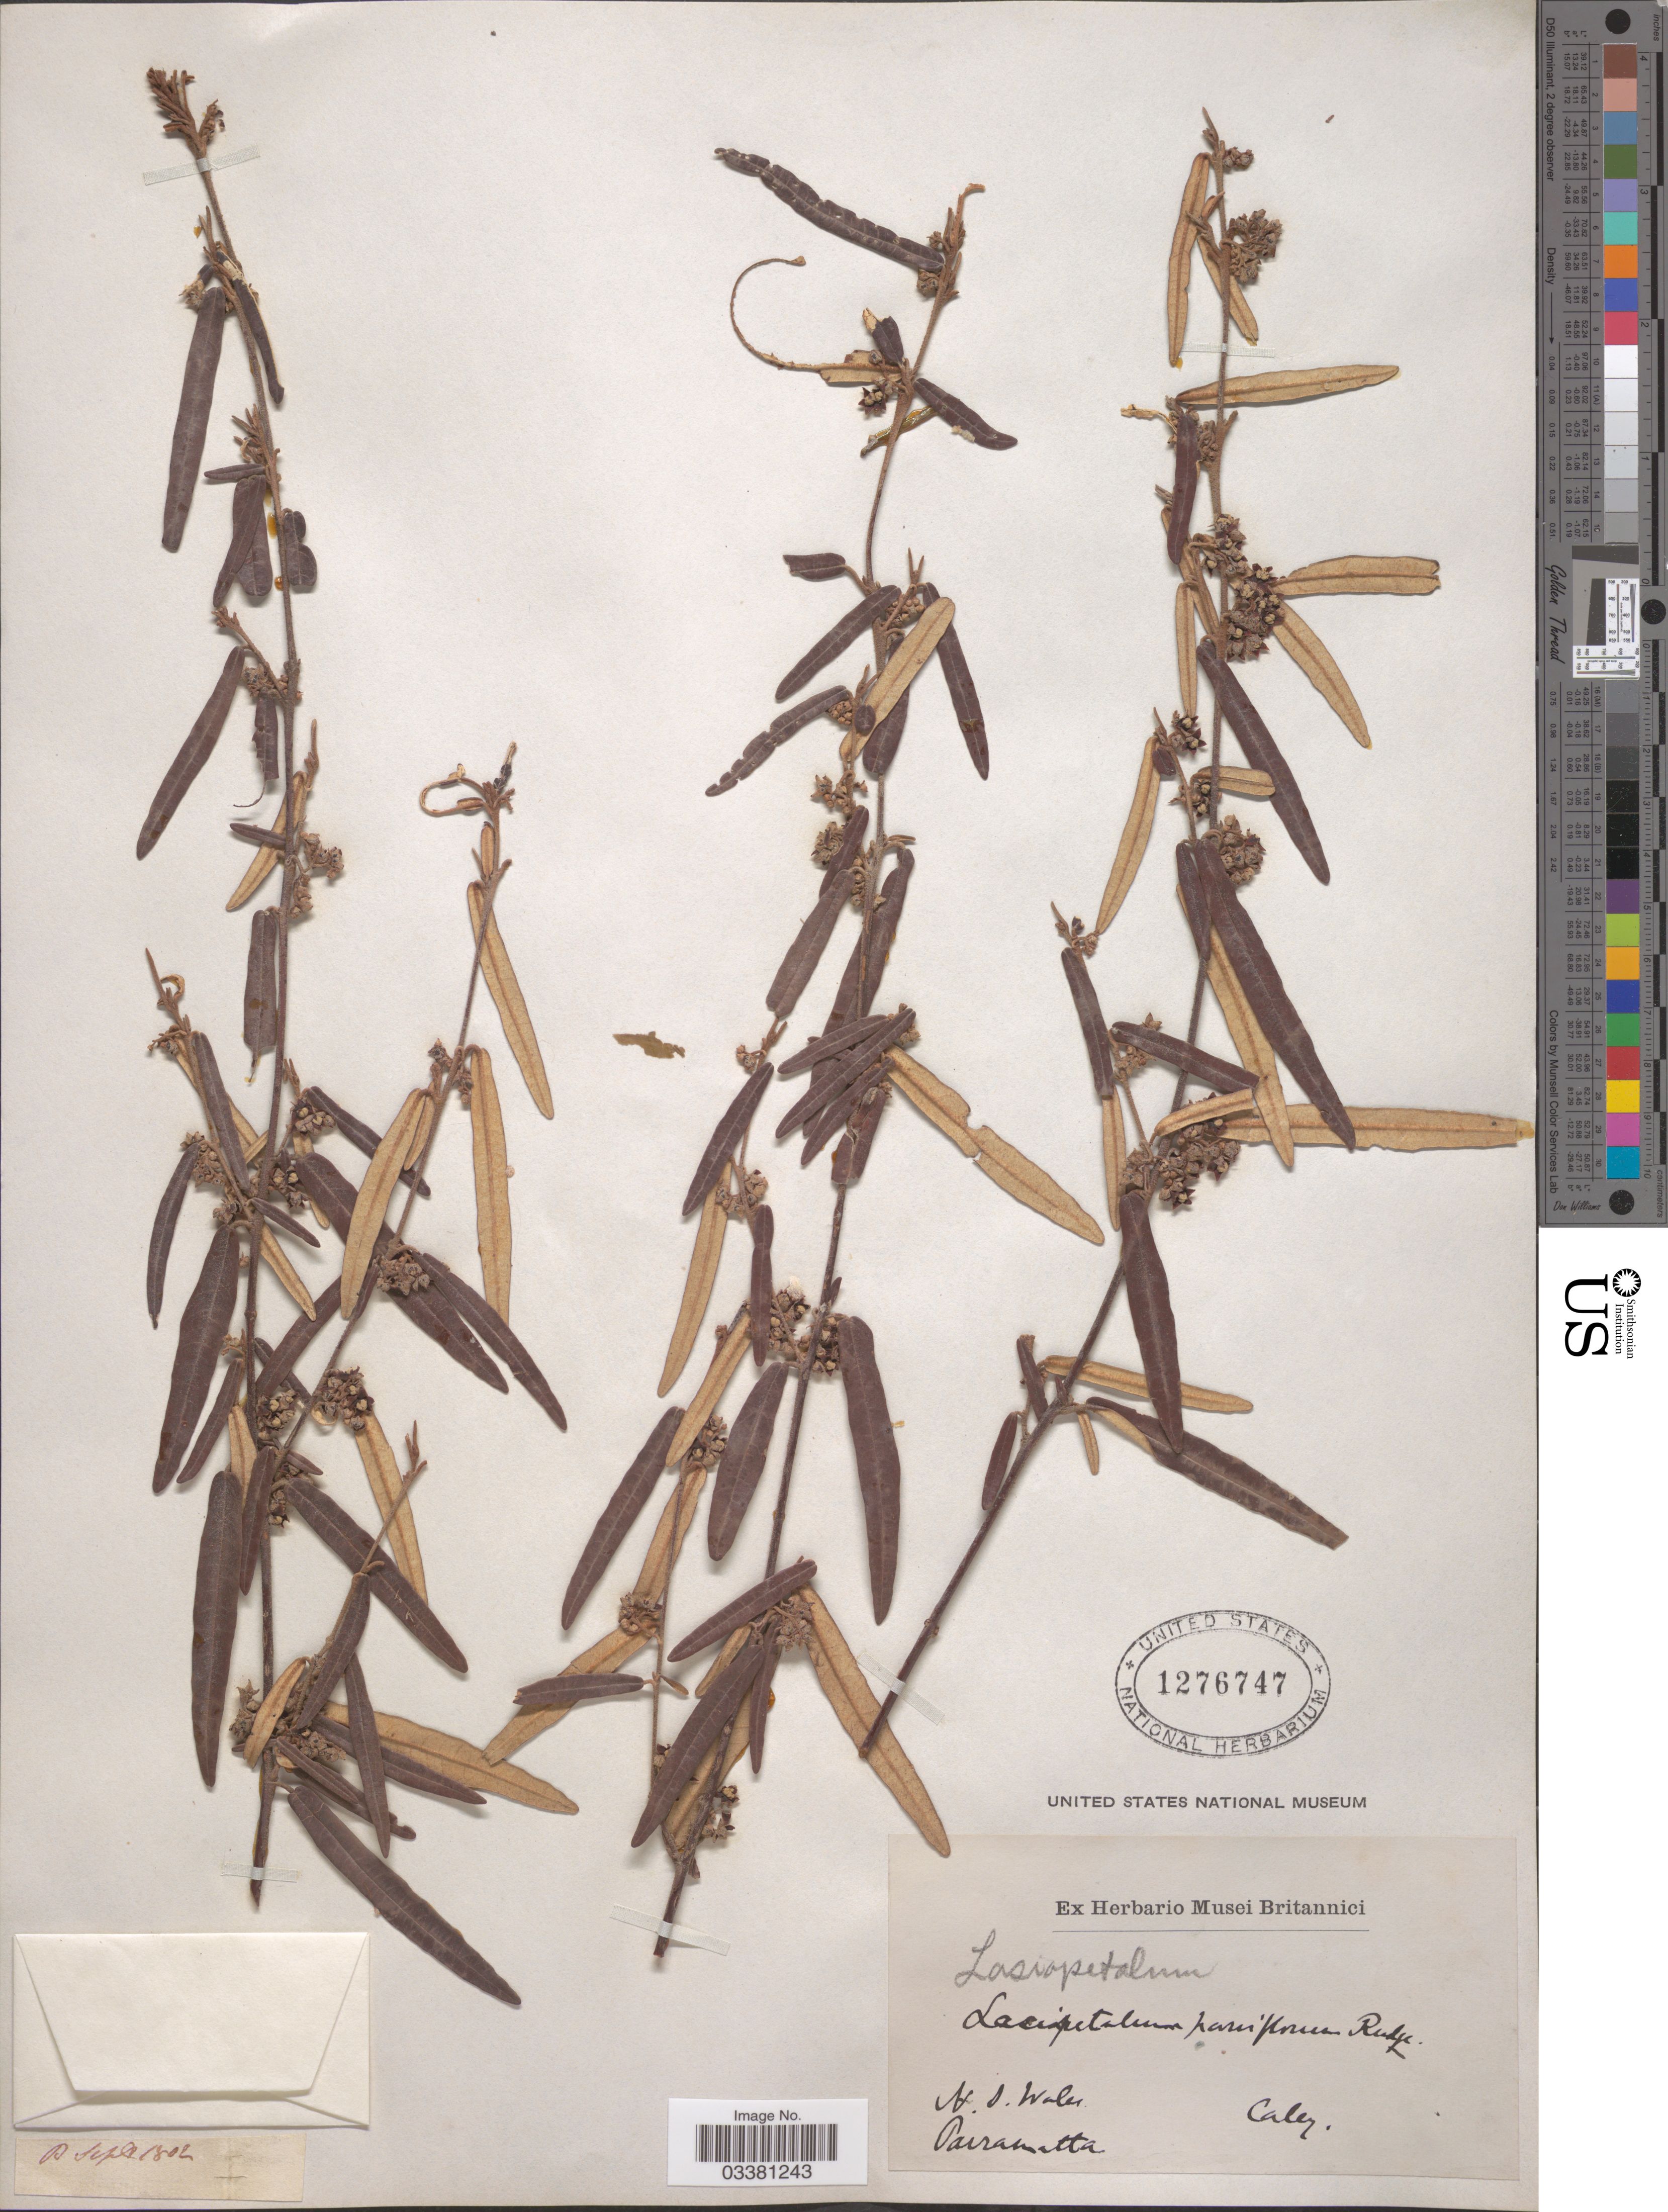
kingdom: Plantae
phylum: Tracheophyta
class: Magnoliopsida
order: Malvales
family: Malvaceae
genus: Lasiopetalum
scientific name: Lasiopetalum parviflorum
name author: Rudge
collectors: -. Caley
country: Australia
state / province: New South Wales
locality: Parramatta.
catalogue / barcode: US 1276747